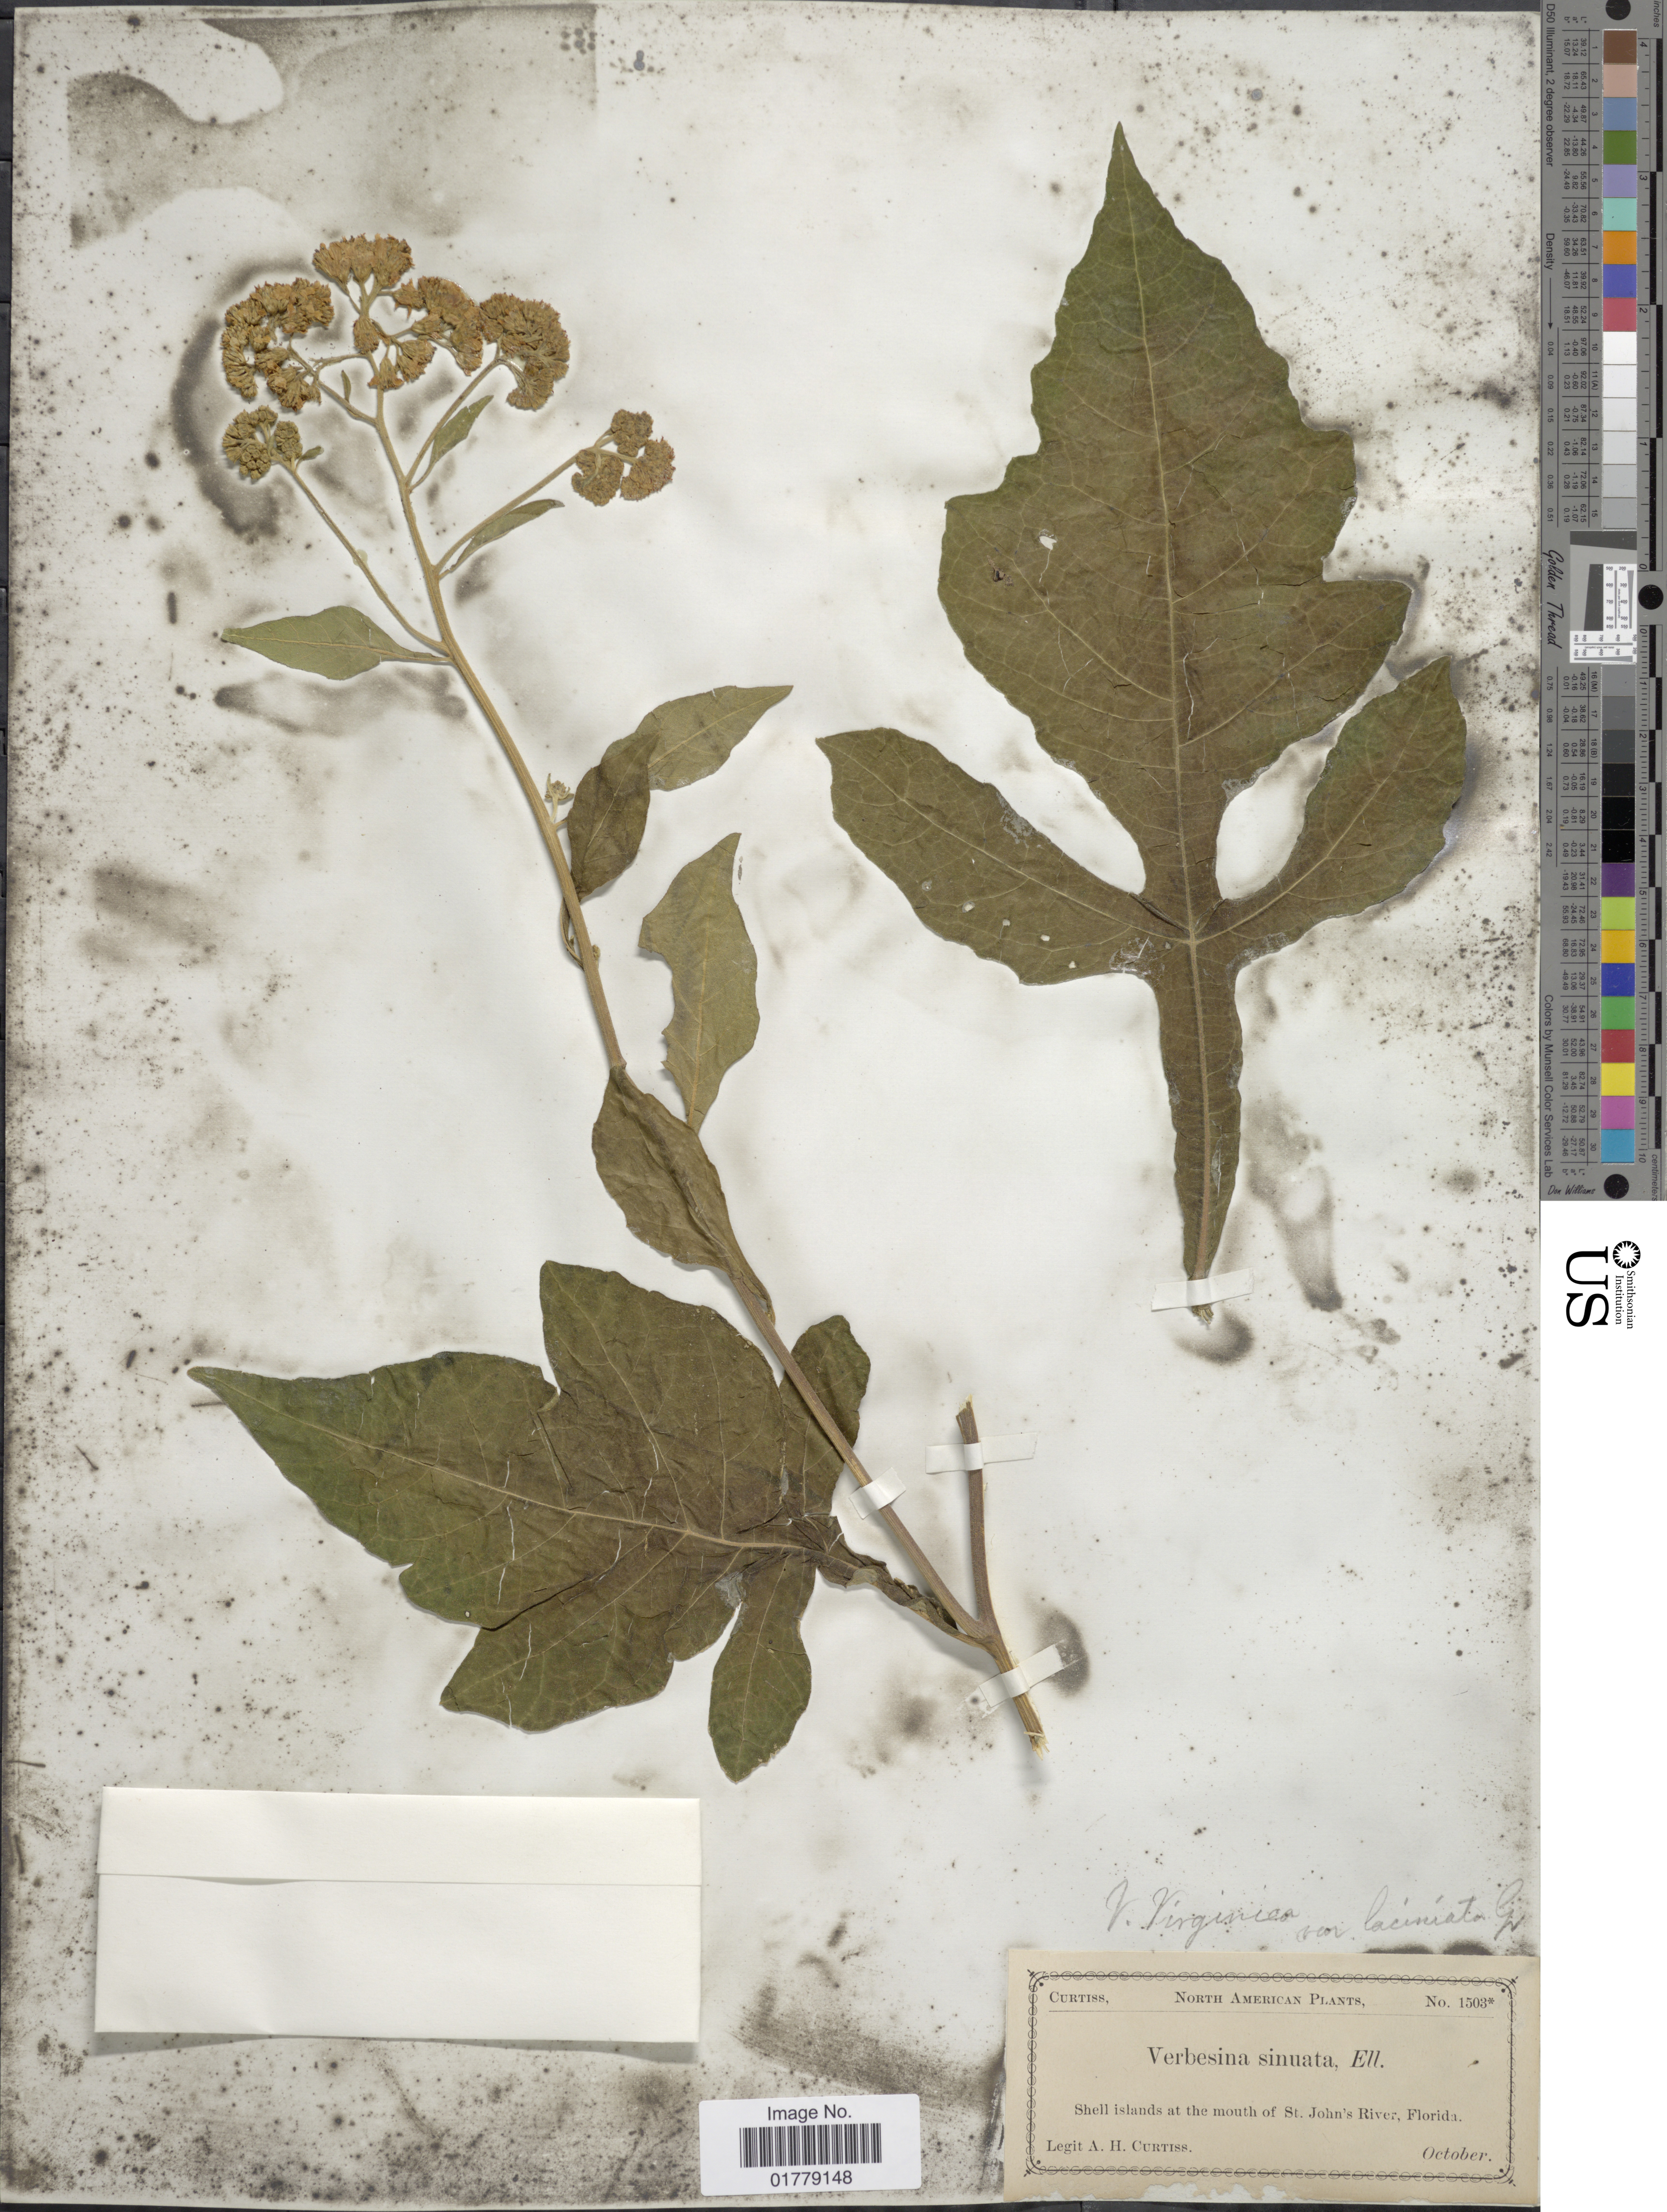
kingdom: Plantae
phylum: Tracheophyta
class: Magnoliopsida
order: Asterales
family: Asteraceae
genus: Verbesina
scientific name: Verbesina laciniata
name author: Poir. & Nutt.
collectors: A. H. Curtiss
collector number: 1503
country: United States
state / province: Florida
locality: Shell islands at the mouth of St. John's River, Florida